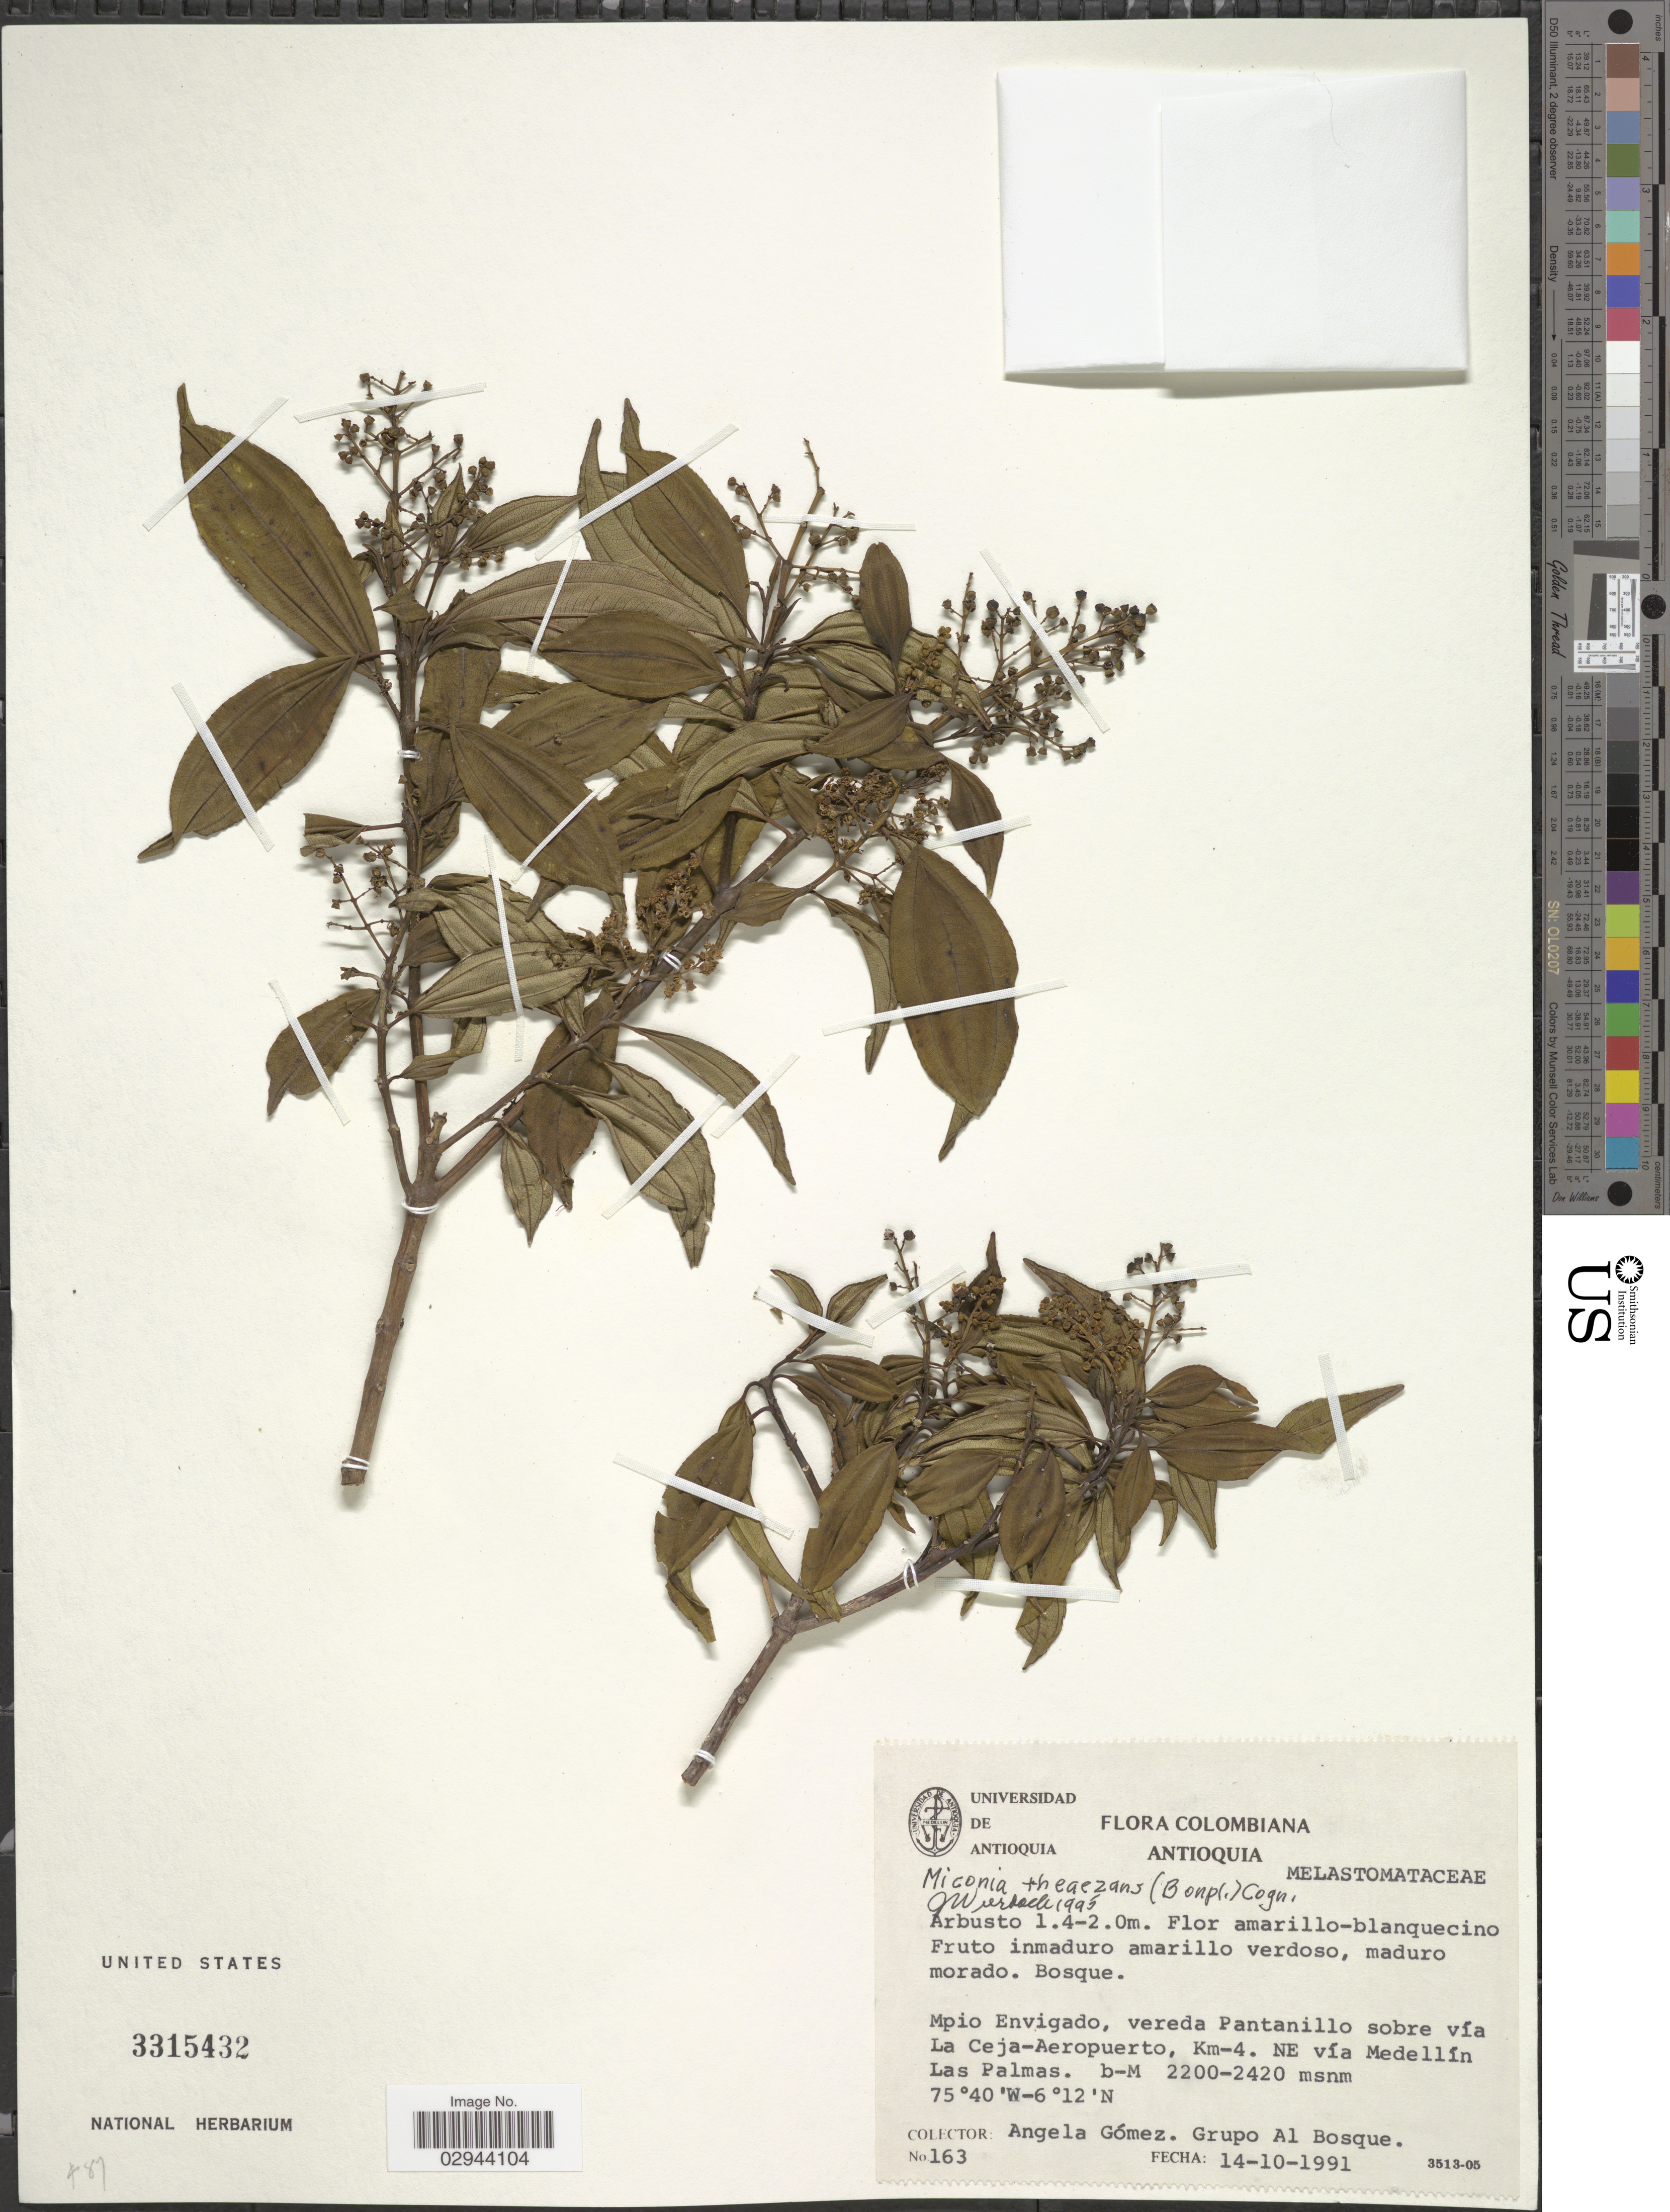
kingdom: Plantae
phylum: Tracheophyta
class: Magnoliopsida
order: Myrtales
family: Melastomataceae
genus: Miconia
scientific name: Miconia theizans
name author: (Bonpl.) Cogn.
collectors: A. Gómez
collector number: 163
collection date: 1991-10-14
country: Colombia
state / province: Antioquia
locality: Mpio Envigado, vereda Pantanillo sobre vía La Ceja-Aeropuerto, Km-4. NE vía Medellín Las Palmas.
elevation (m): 2200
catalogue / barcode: US 3315432